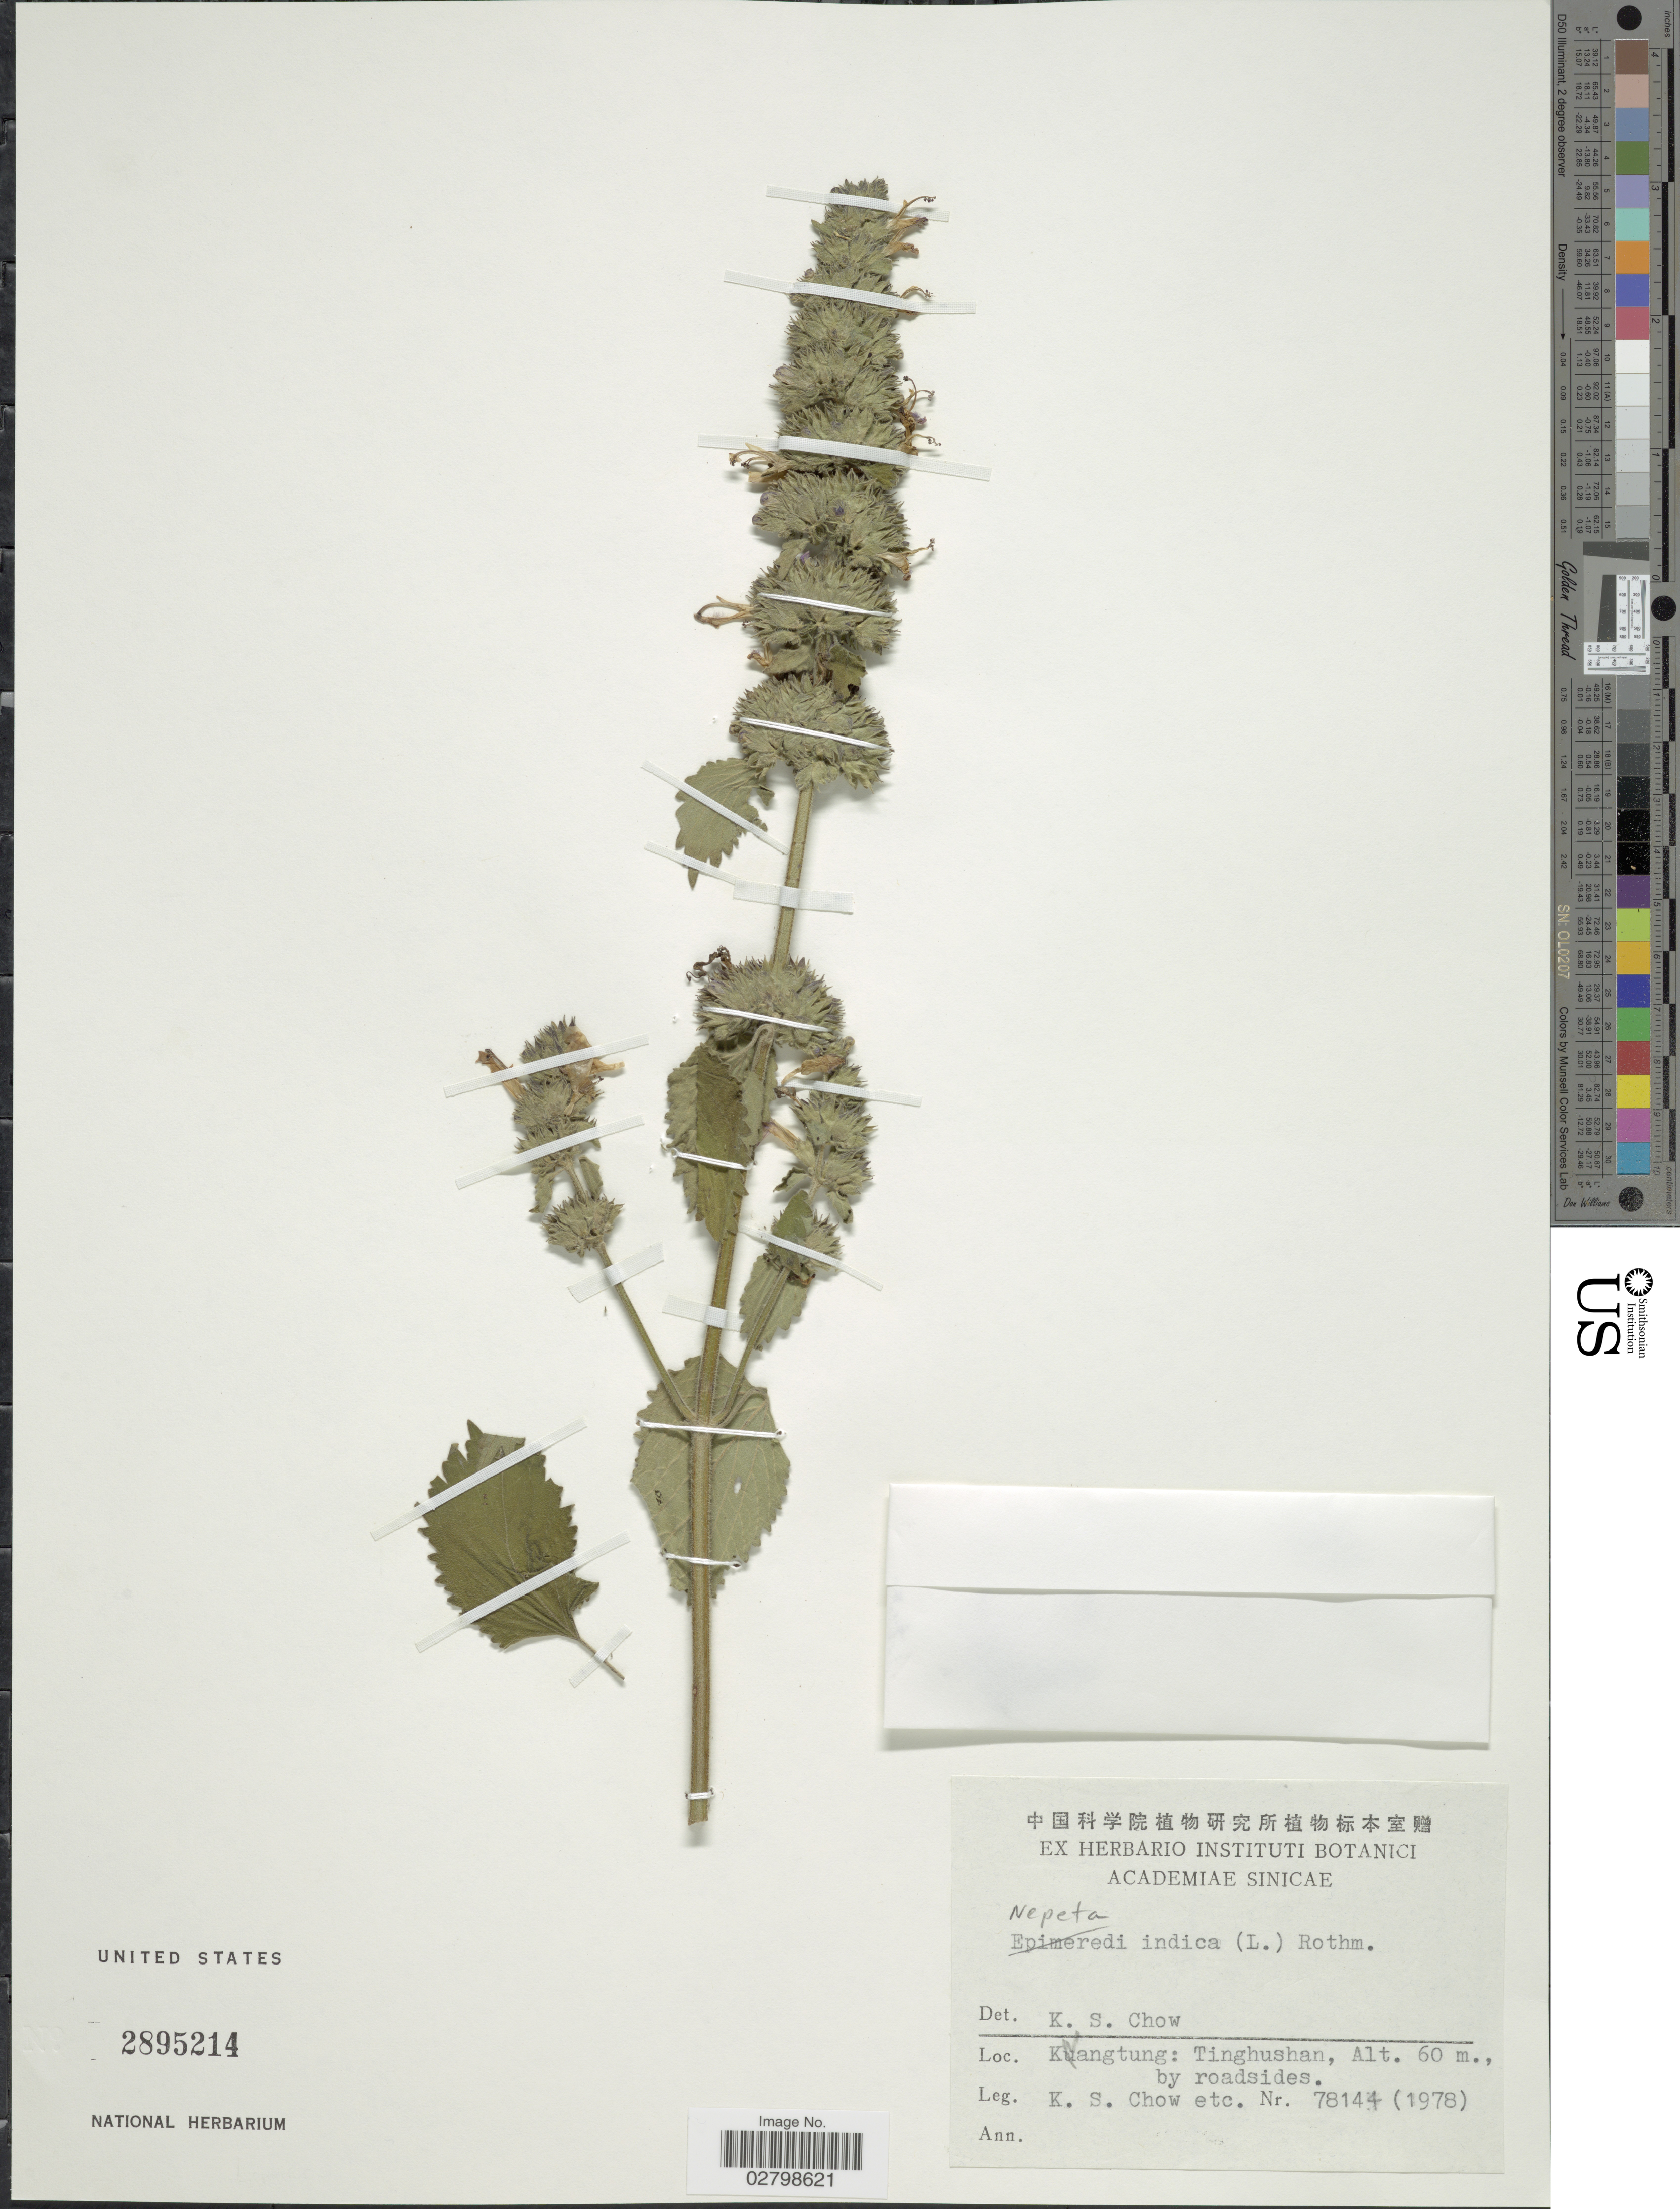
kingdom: Plantae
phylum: Tracheophyta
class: Magnoliopsida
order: Lamiales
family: Lamiaceae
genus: Anisomeles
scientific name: Anisomeles indica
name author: (L.) Kuntze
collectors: K. S. Chow & et al.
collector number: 78144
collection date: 1978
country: China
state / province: Guangdong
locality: Kwangtung: Tinghushan.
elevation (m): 60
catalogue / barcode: US 2895214